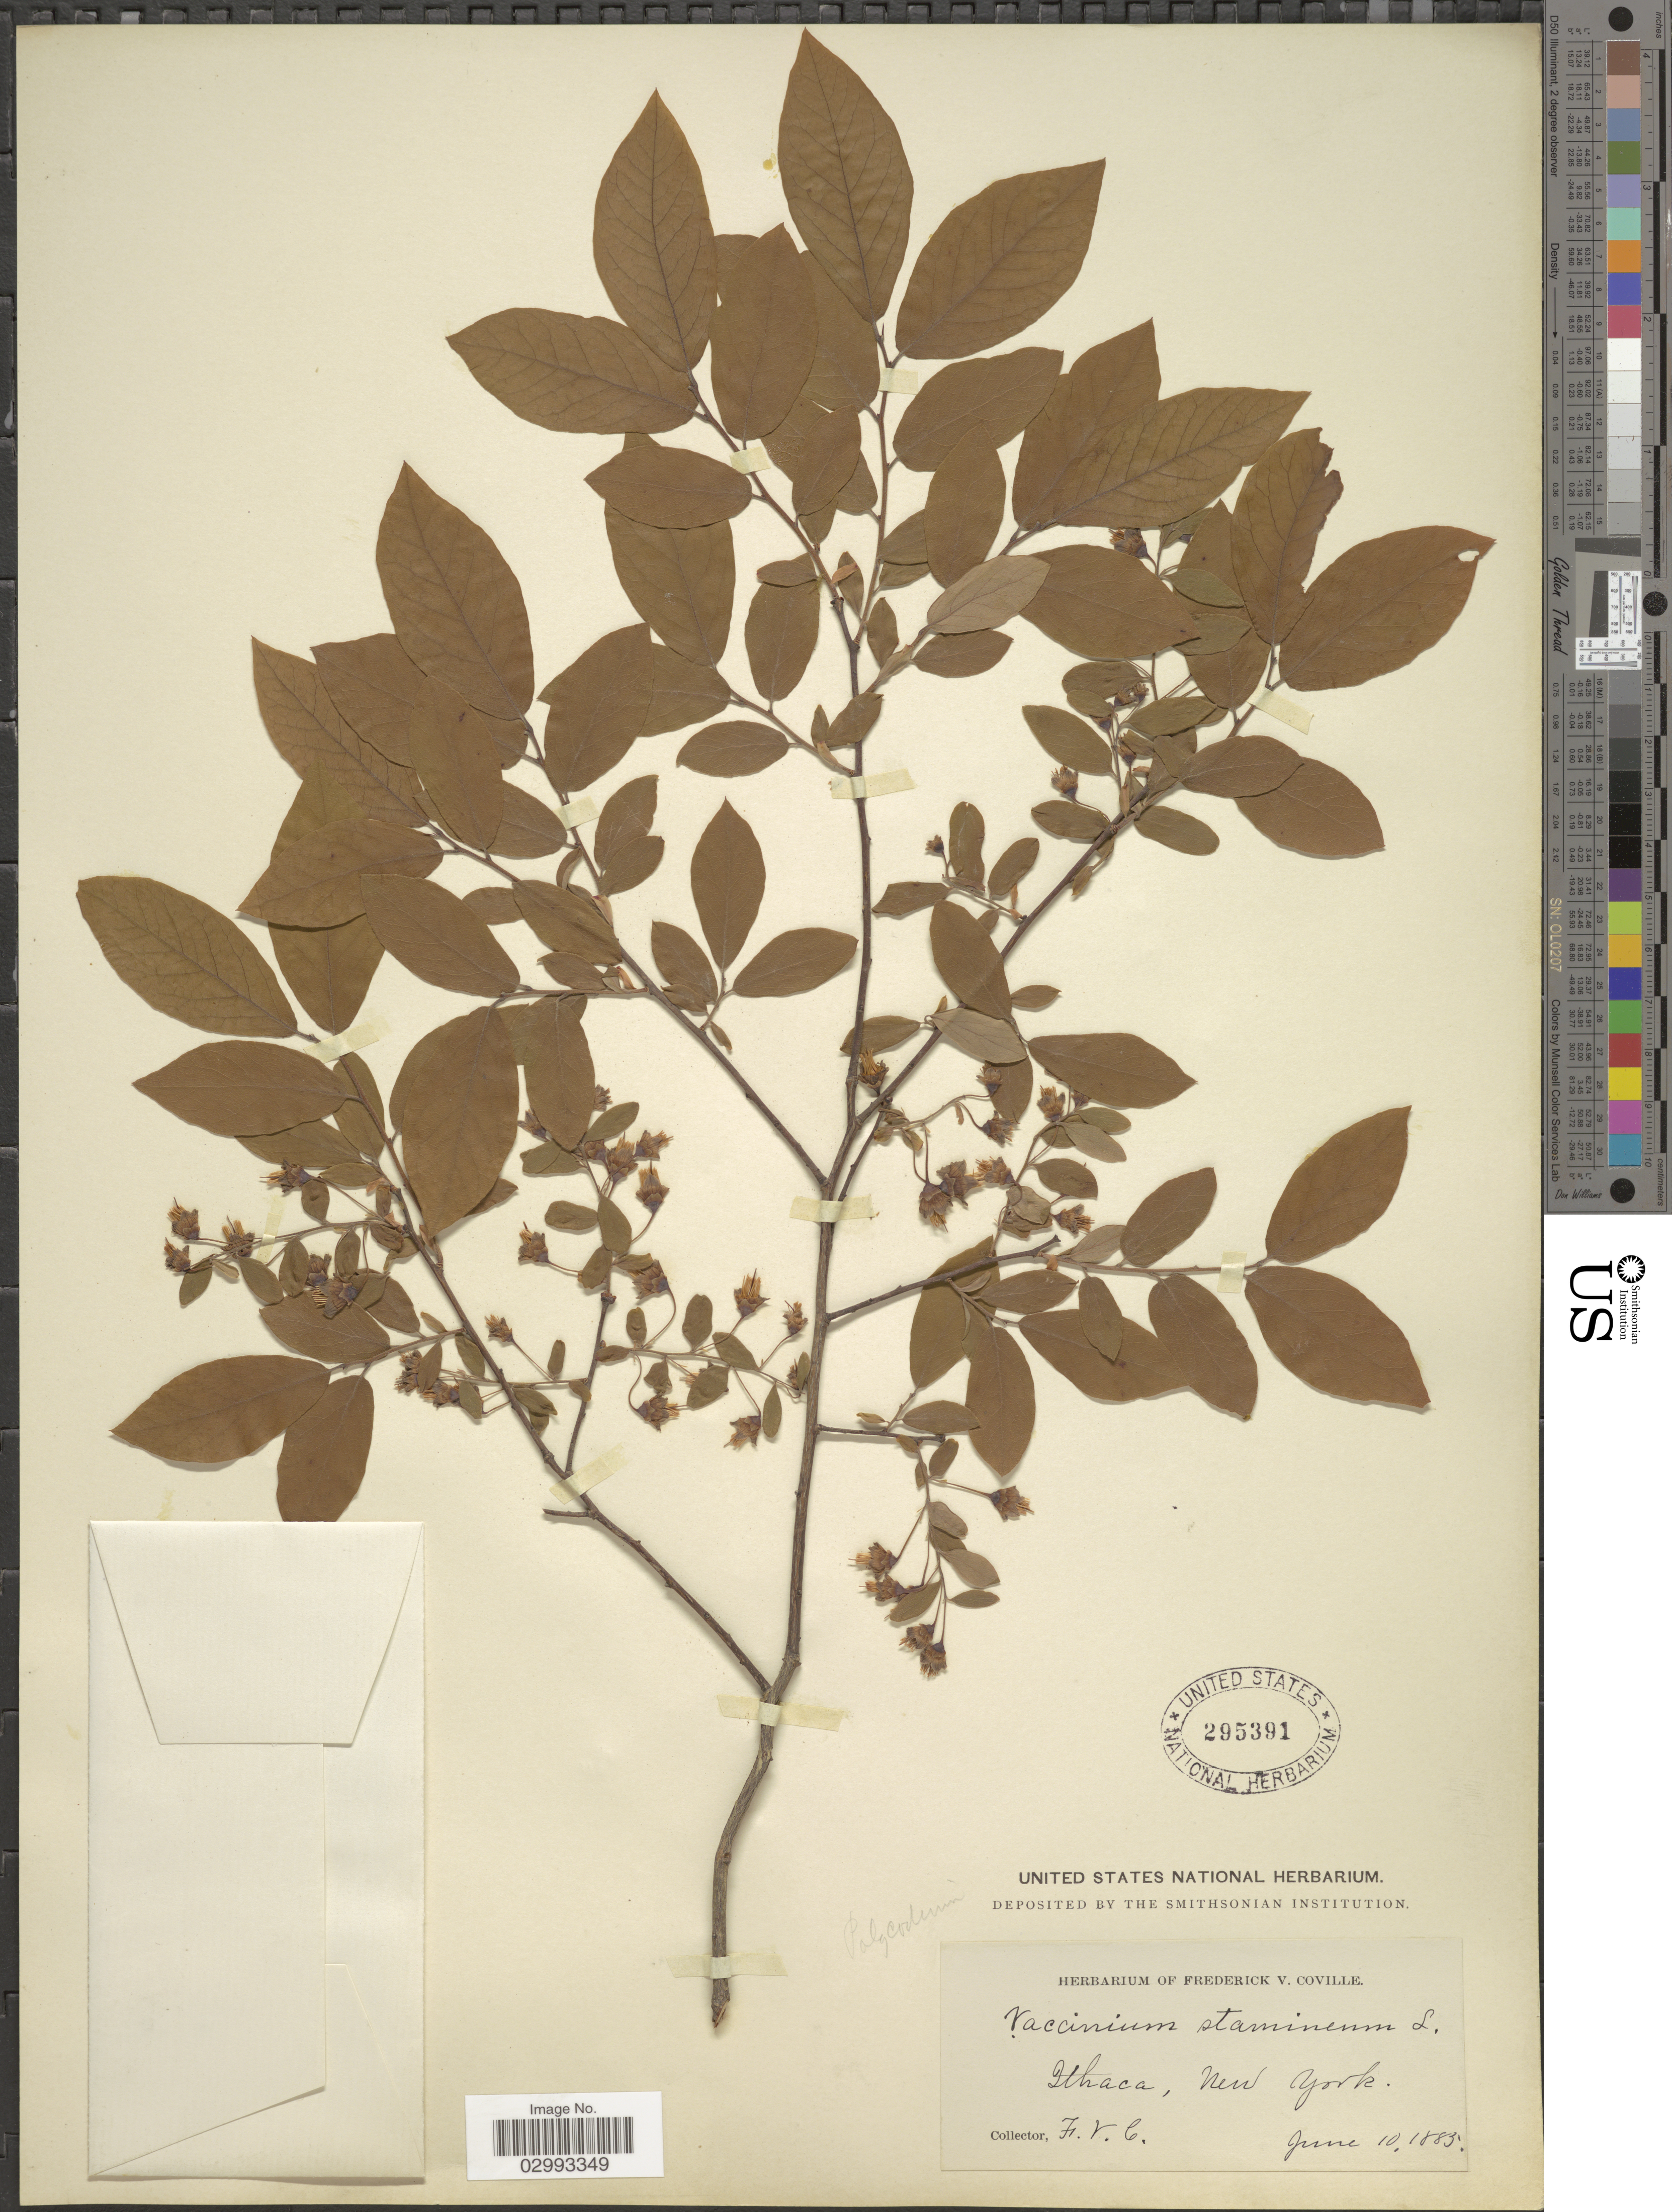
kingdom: Plantae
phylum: Tracheophyta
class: Magnoliopsida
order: Ericales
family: Ericaceae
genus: Polycodium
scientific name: Polycodium stamineum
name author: (L.) Greene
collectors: F. V. Coville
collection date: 1885-06-10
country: United States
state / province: New York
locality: Ithaca.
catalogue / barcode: US 295391